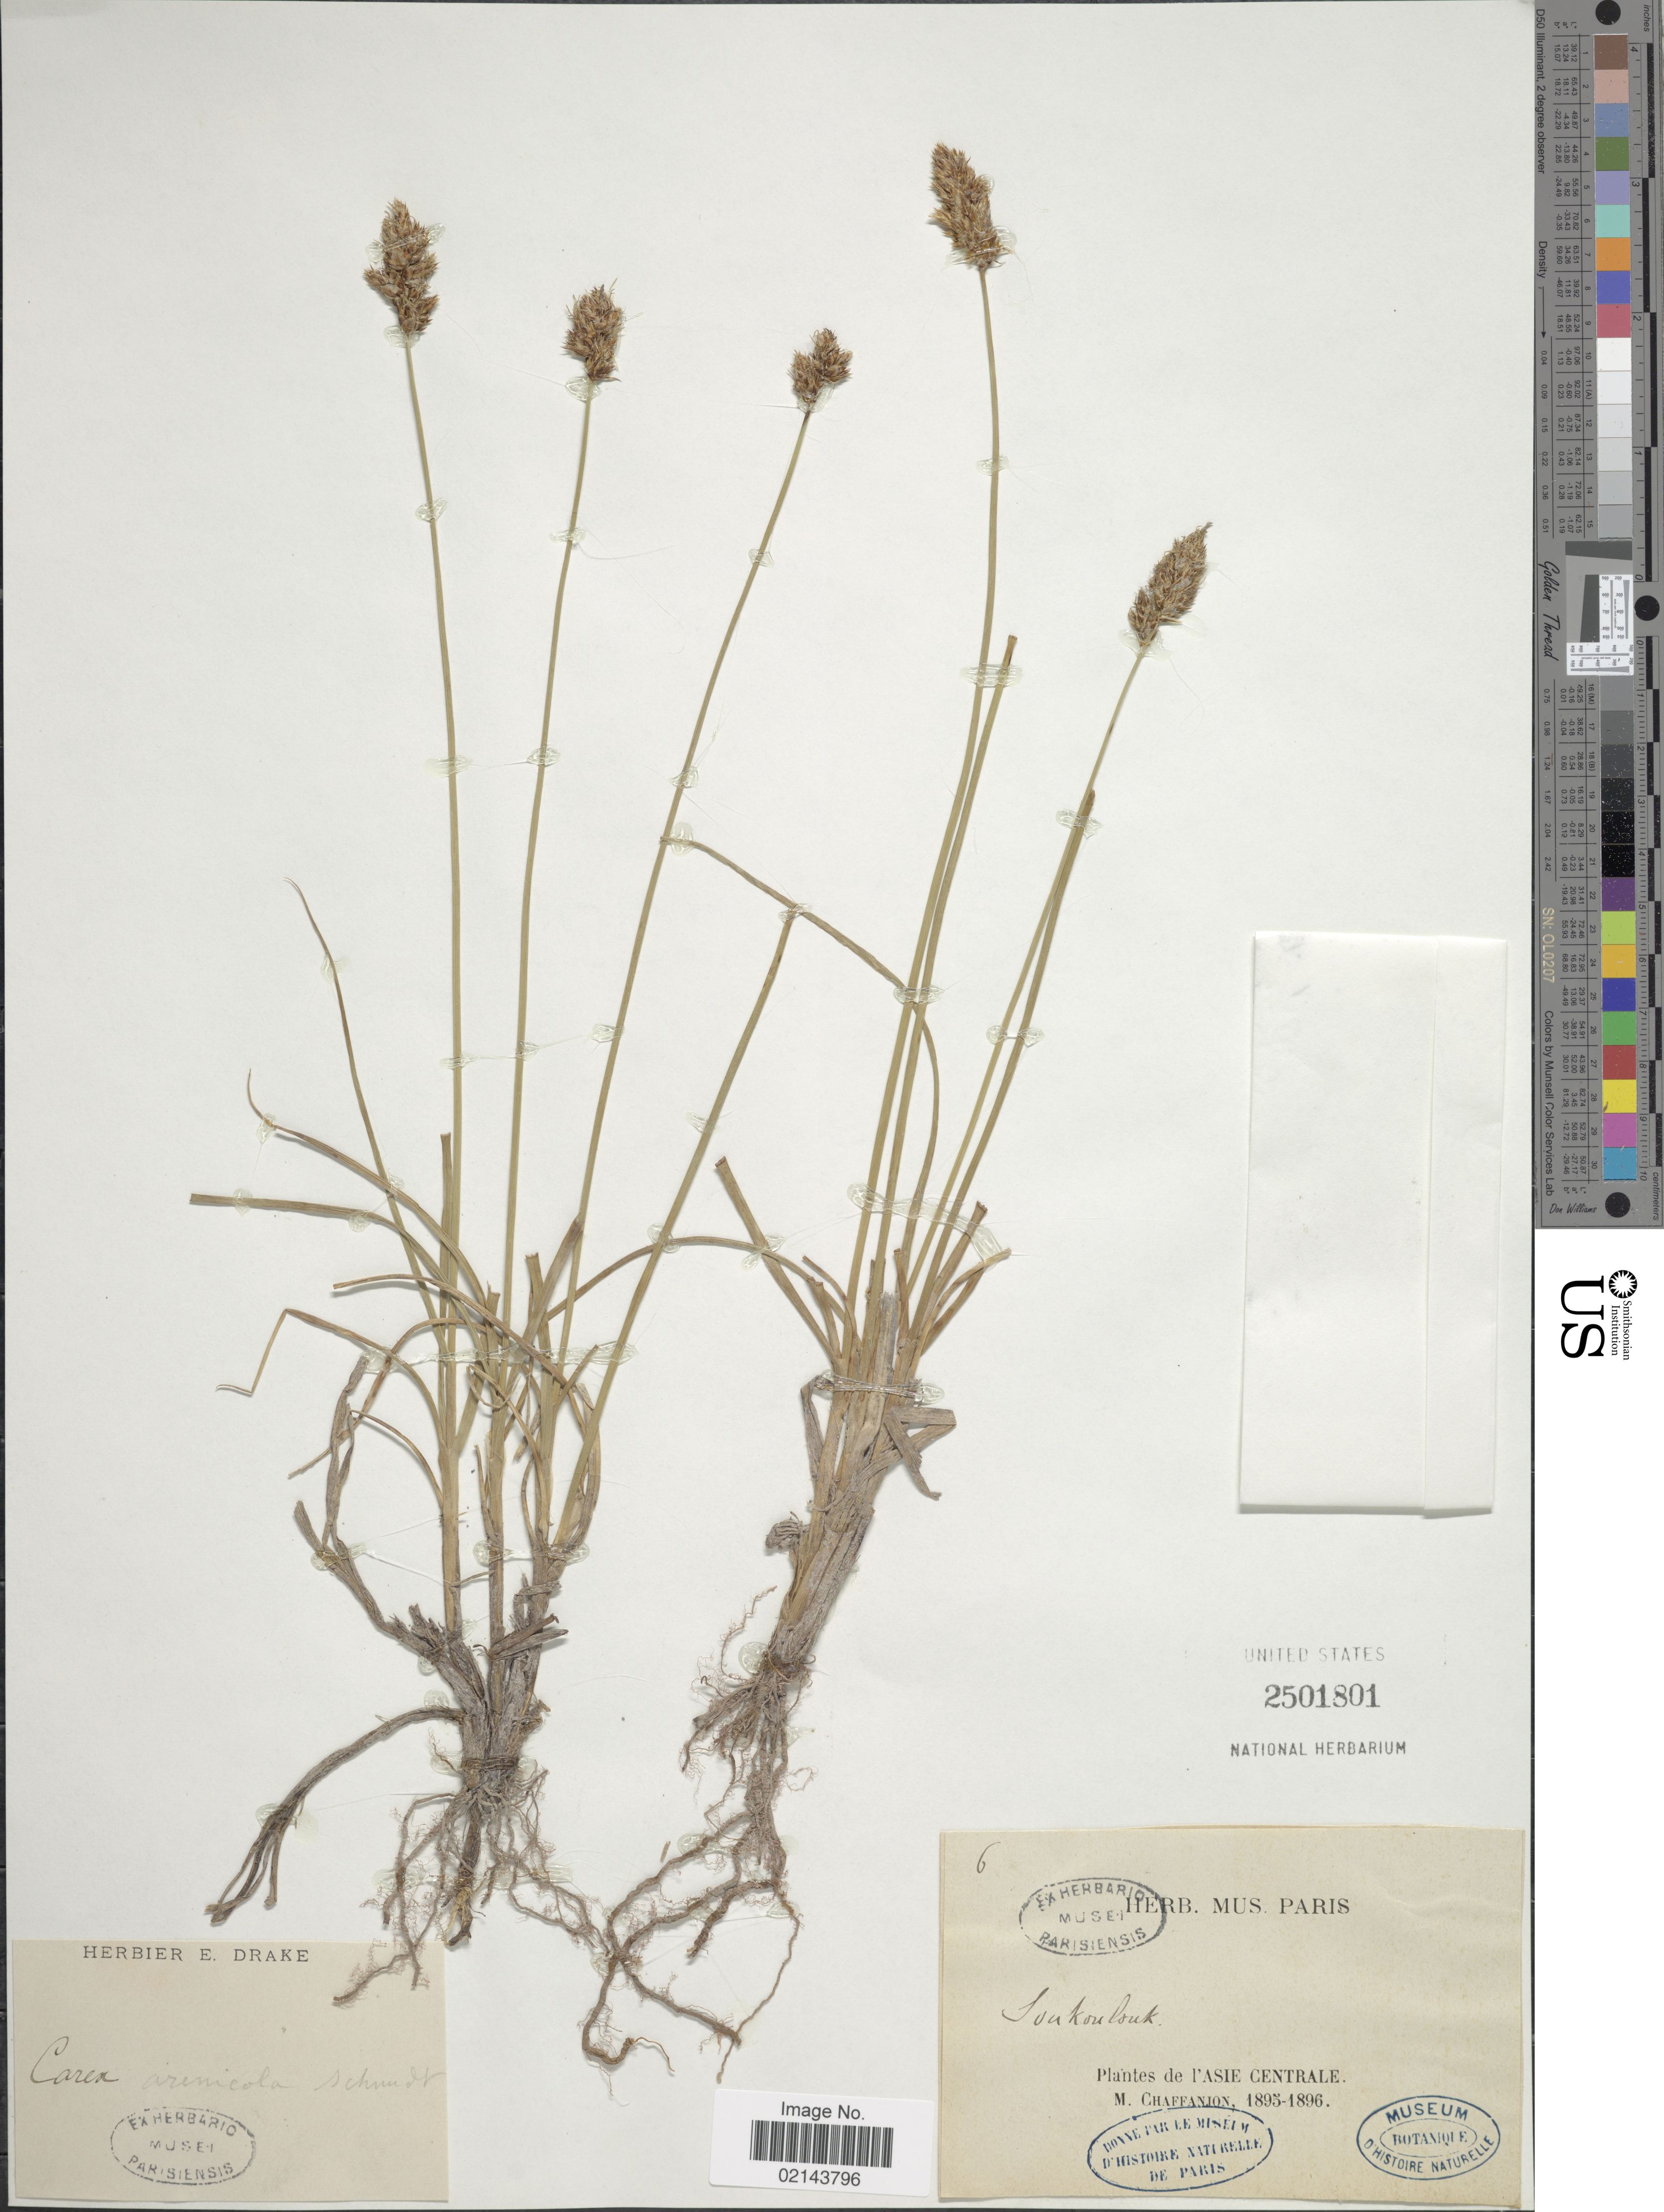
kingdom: Plantae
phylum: Tracheophyta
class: Liliopsida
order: Poales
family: Cyperaceae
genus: Carex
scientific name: Carex arenicola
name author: F. Schmidt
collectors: M. Chaffanjon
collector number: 6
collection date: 1895/1896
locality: L'Asie Centrale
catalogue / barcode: US 2501801